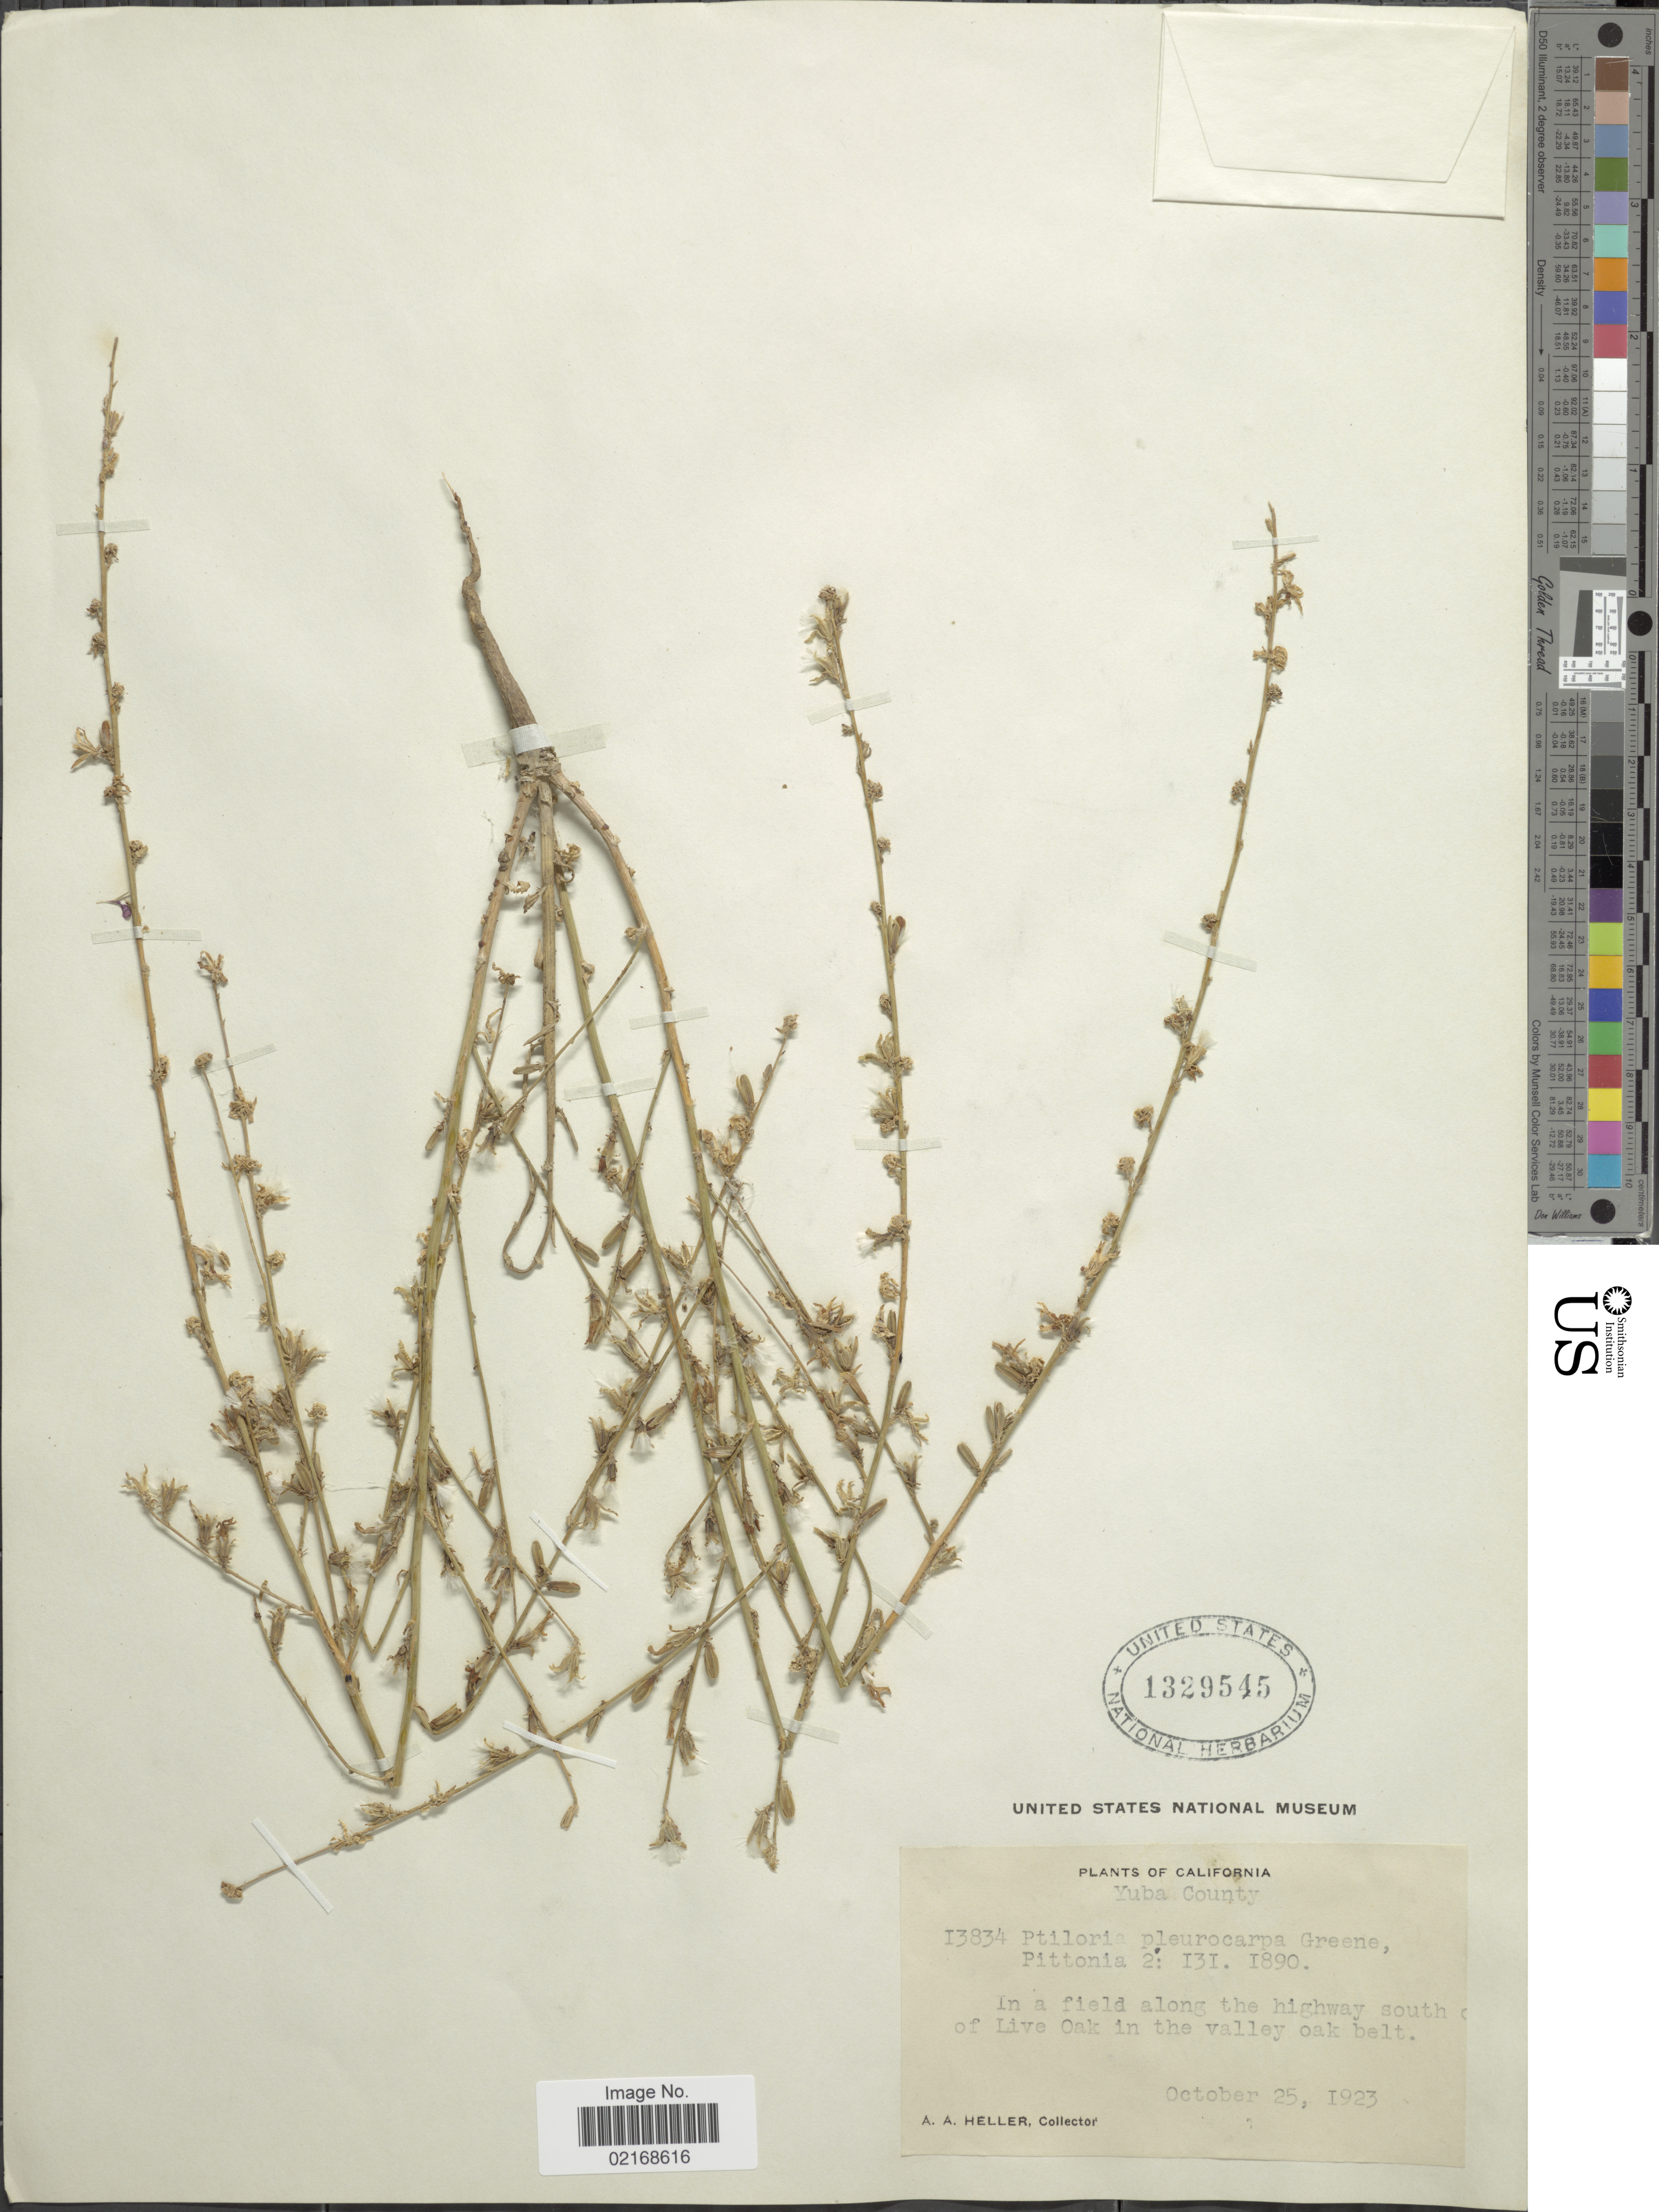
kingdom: Plantae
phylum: Tracheophyta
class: Magnoliopsida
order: Asterales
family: Asteraceae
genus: Stephanomeria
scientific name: Stephanomeria virgata subsp. pleurocarpa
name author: (Greene) Gottlieb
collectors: A. A. Heller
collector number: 13834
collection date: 1923-10-25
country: United States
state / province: California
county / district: Yuba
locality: Yuba County, In a field along the highway south of Live Oak in the Valley oak belt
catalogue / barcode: US 1329545